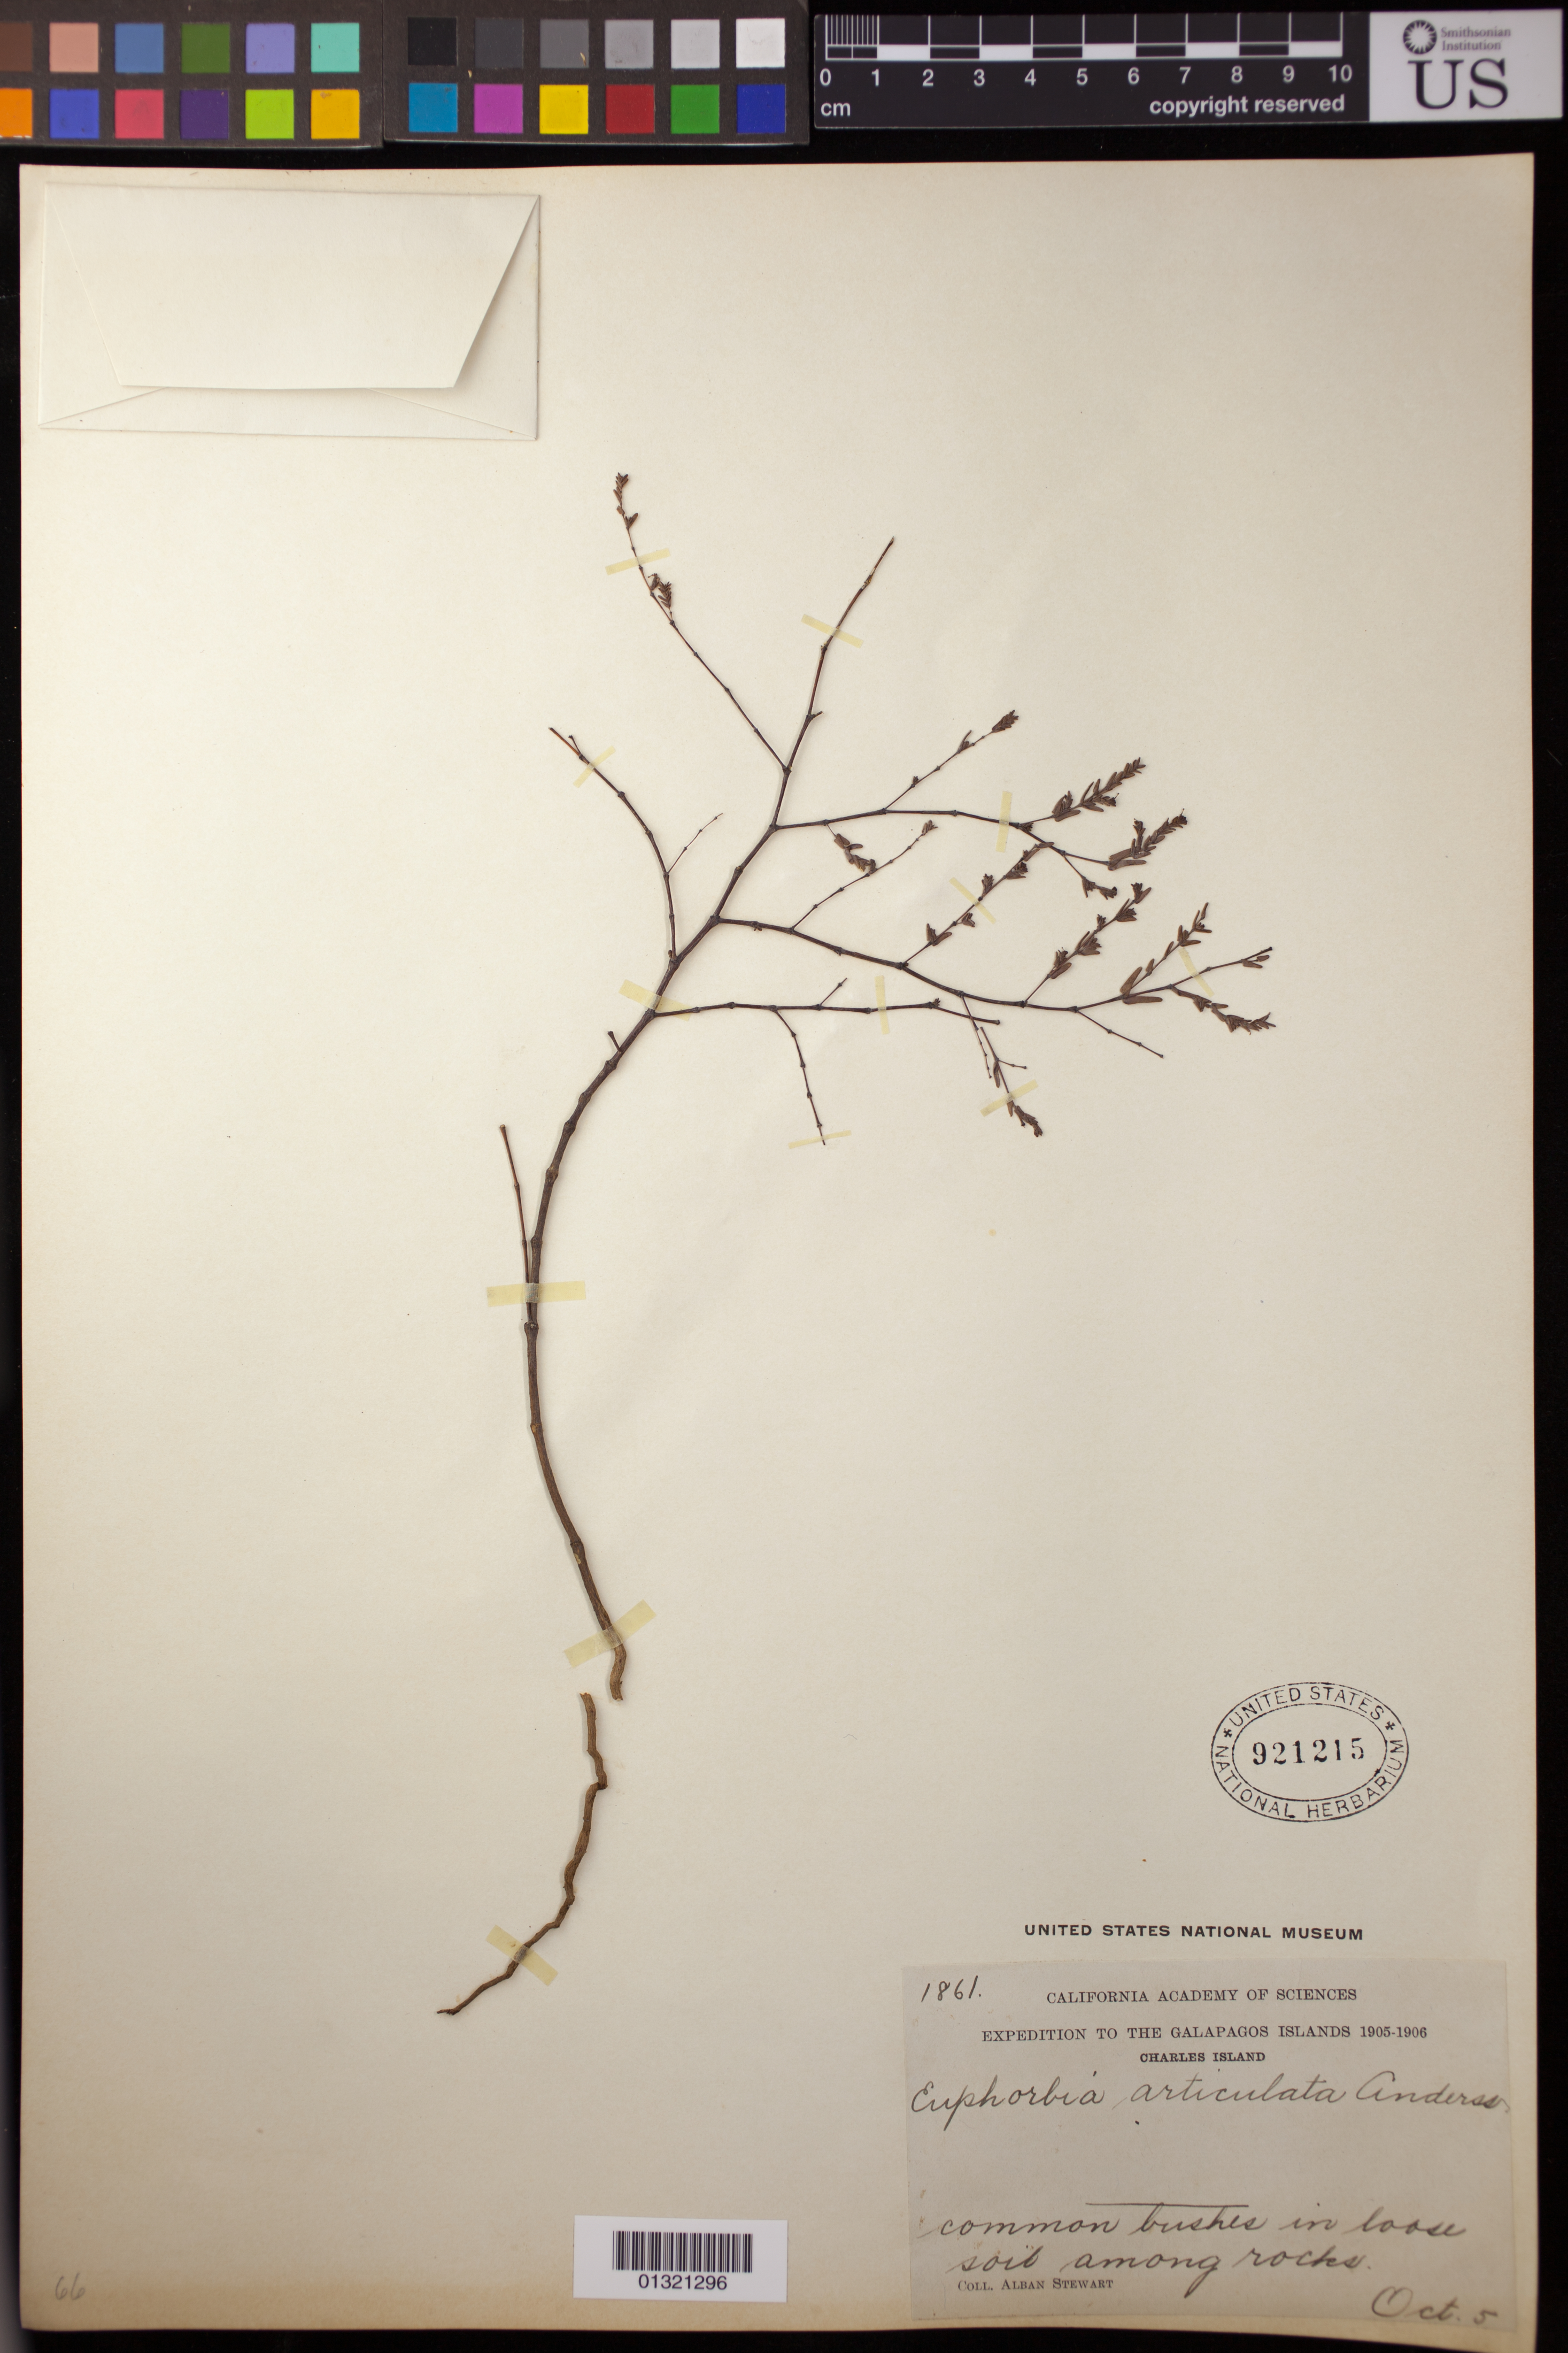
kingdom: Plantae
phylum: Tracheophyta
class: Magnoliopsida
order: Malpighiales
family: Euphorbiaceae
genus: Euphorbia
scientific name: Euphorbia punctulata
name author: Andersson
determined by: Strong, Mark T., (BOT), Smithsonian Institution - National Museum of Natural History (UNITED STATES)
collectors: A. Stewart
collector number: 1861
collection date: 1905-10-05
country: Ecuador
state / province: Colón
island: San Cristóbal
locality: Charles Island [Chatham Island]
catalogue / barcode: US 921215